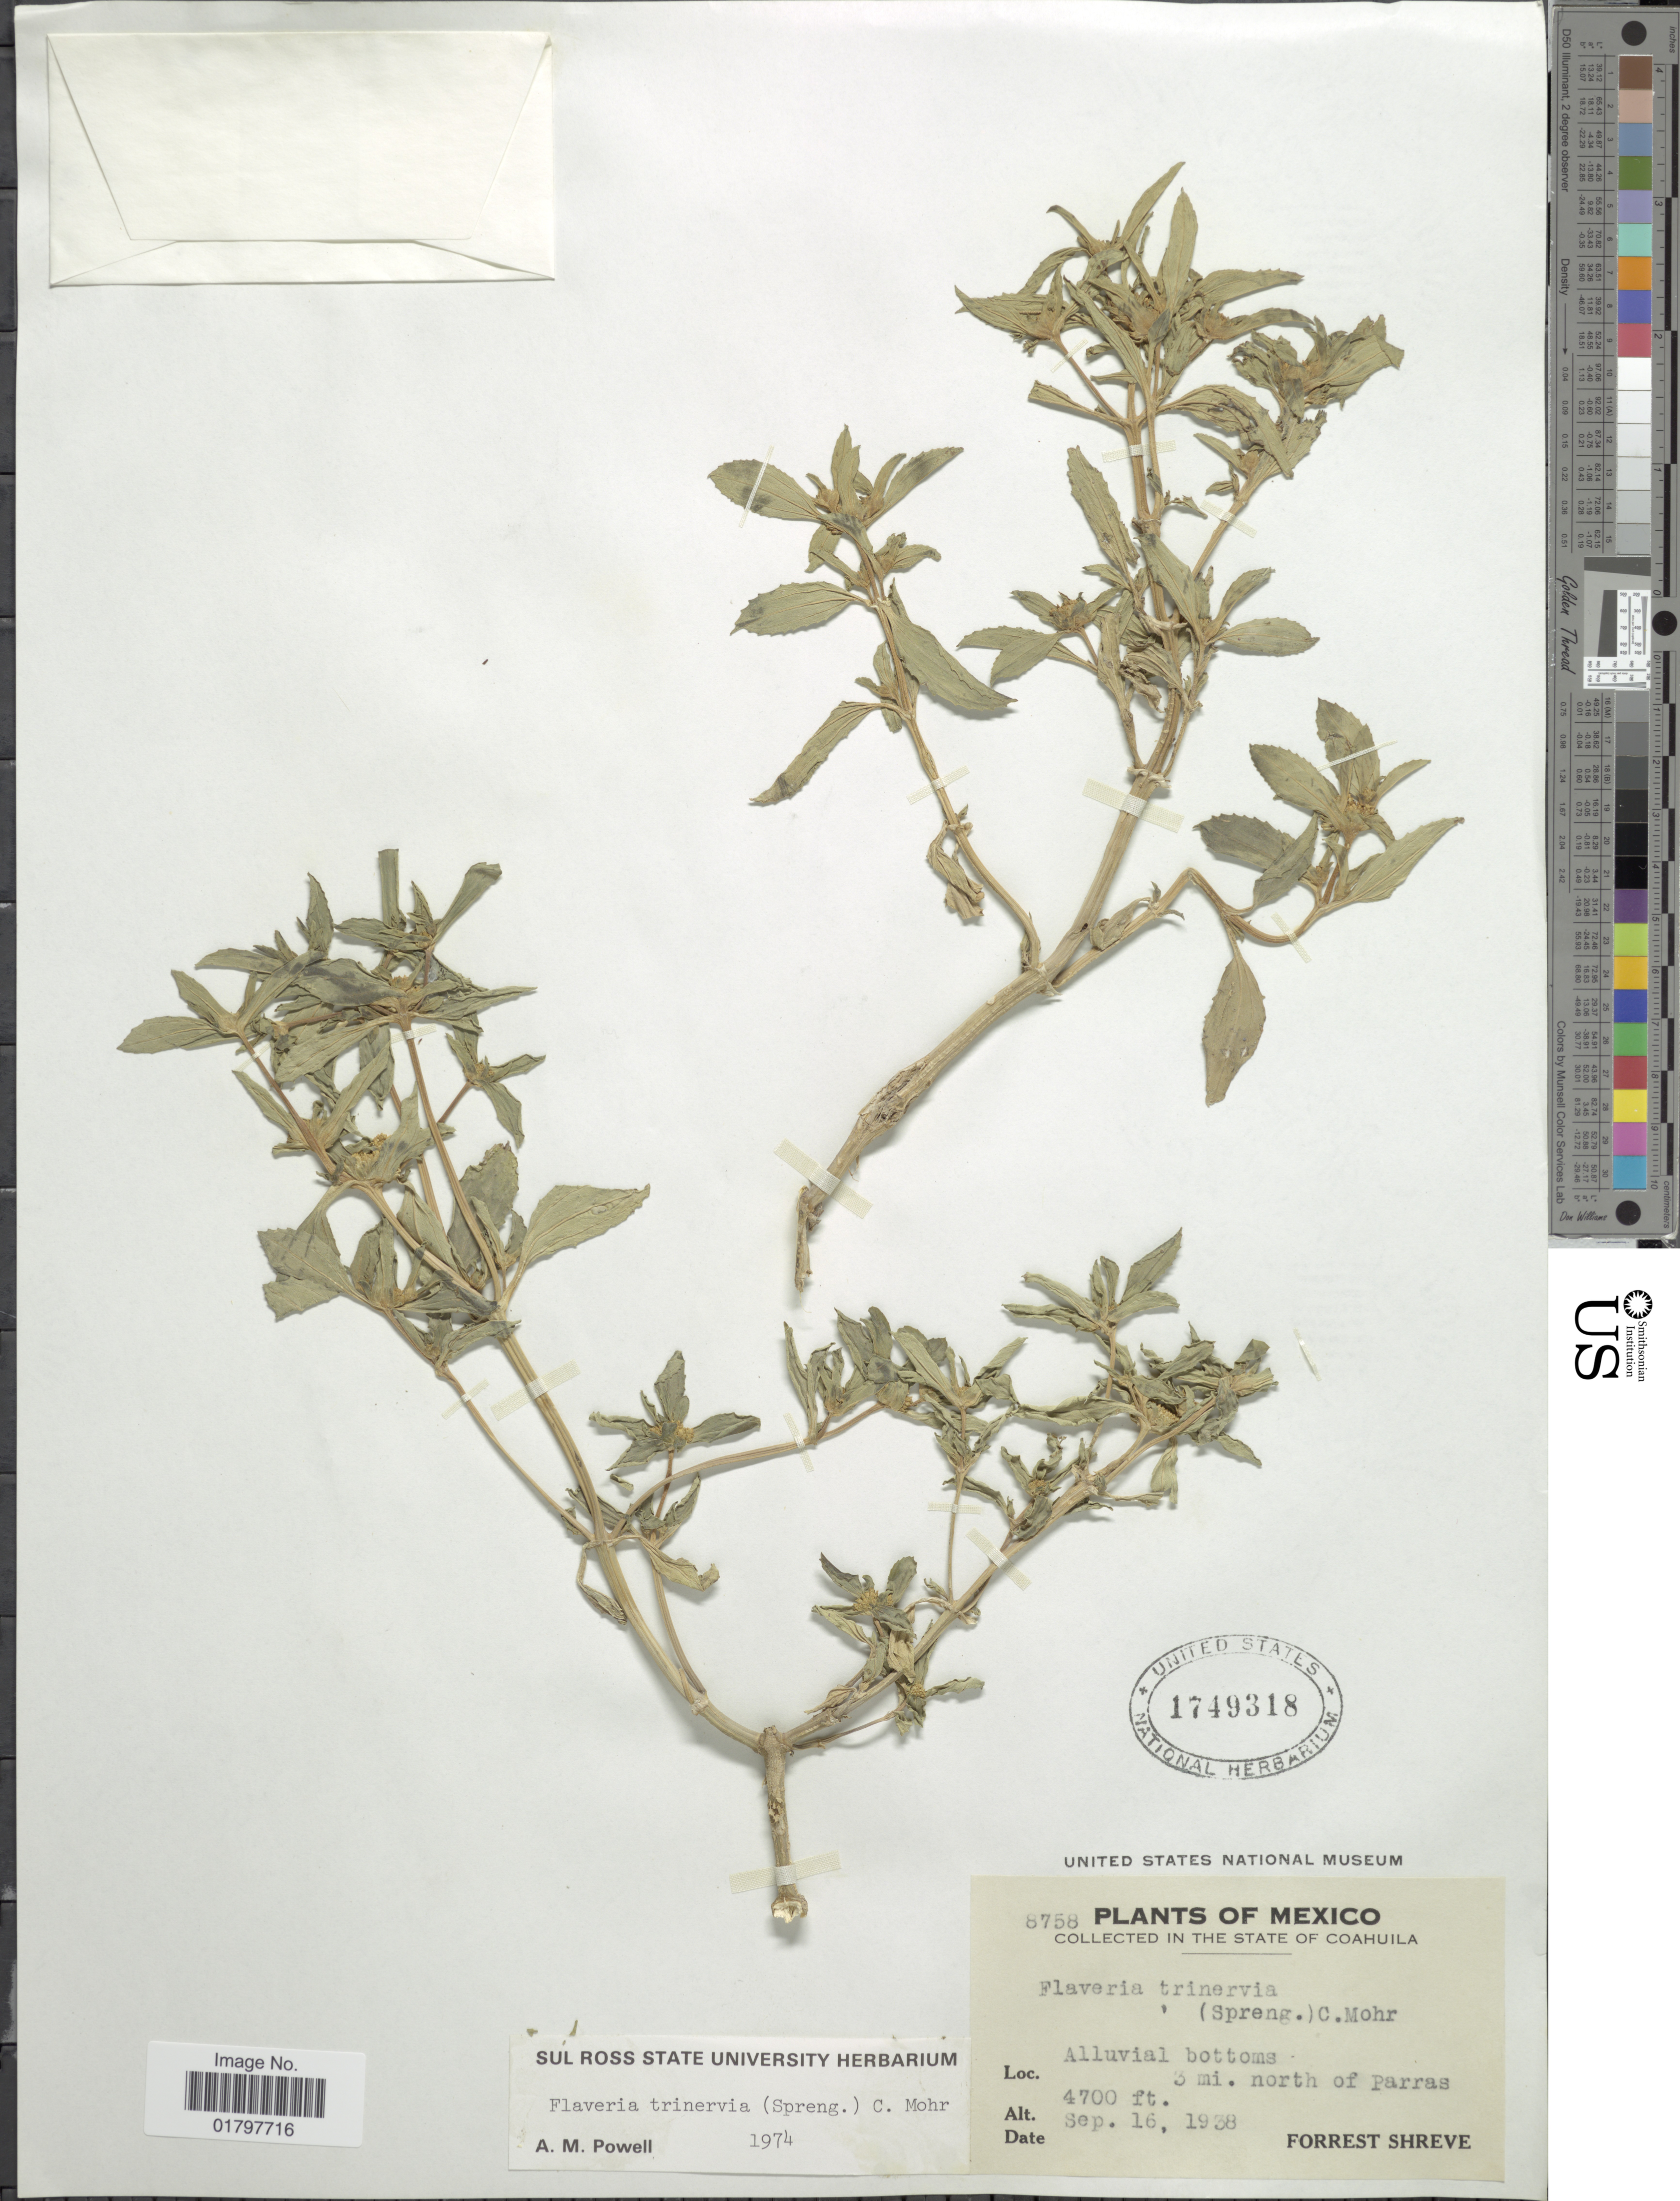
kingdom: Plantae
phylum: Tracheophyta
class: Magnoliopsida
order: Asterales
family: Asteraceae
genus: Flaveria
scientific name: Flaveria trinervia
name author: (Spreng.) C. Mohr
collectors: F. Shreve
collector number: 8758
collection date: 1938-09-16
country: Mexico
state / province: Coahuila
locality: In the state of Coahuila. Alluvial bottoms, 3 mi. north of Parras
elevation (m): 1433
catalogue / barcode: US 1749318